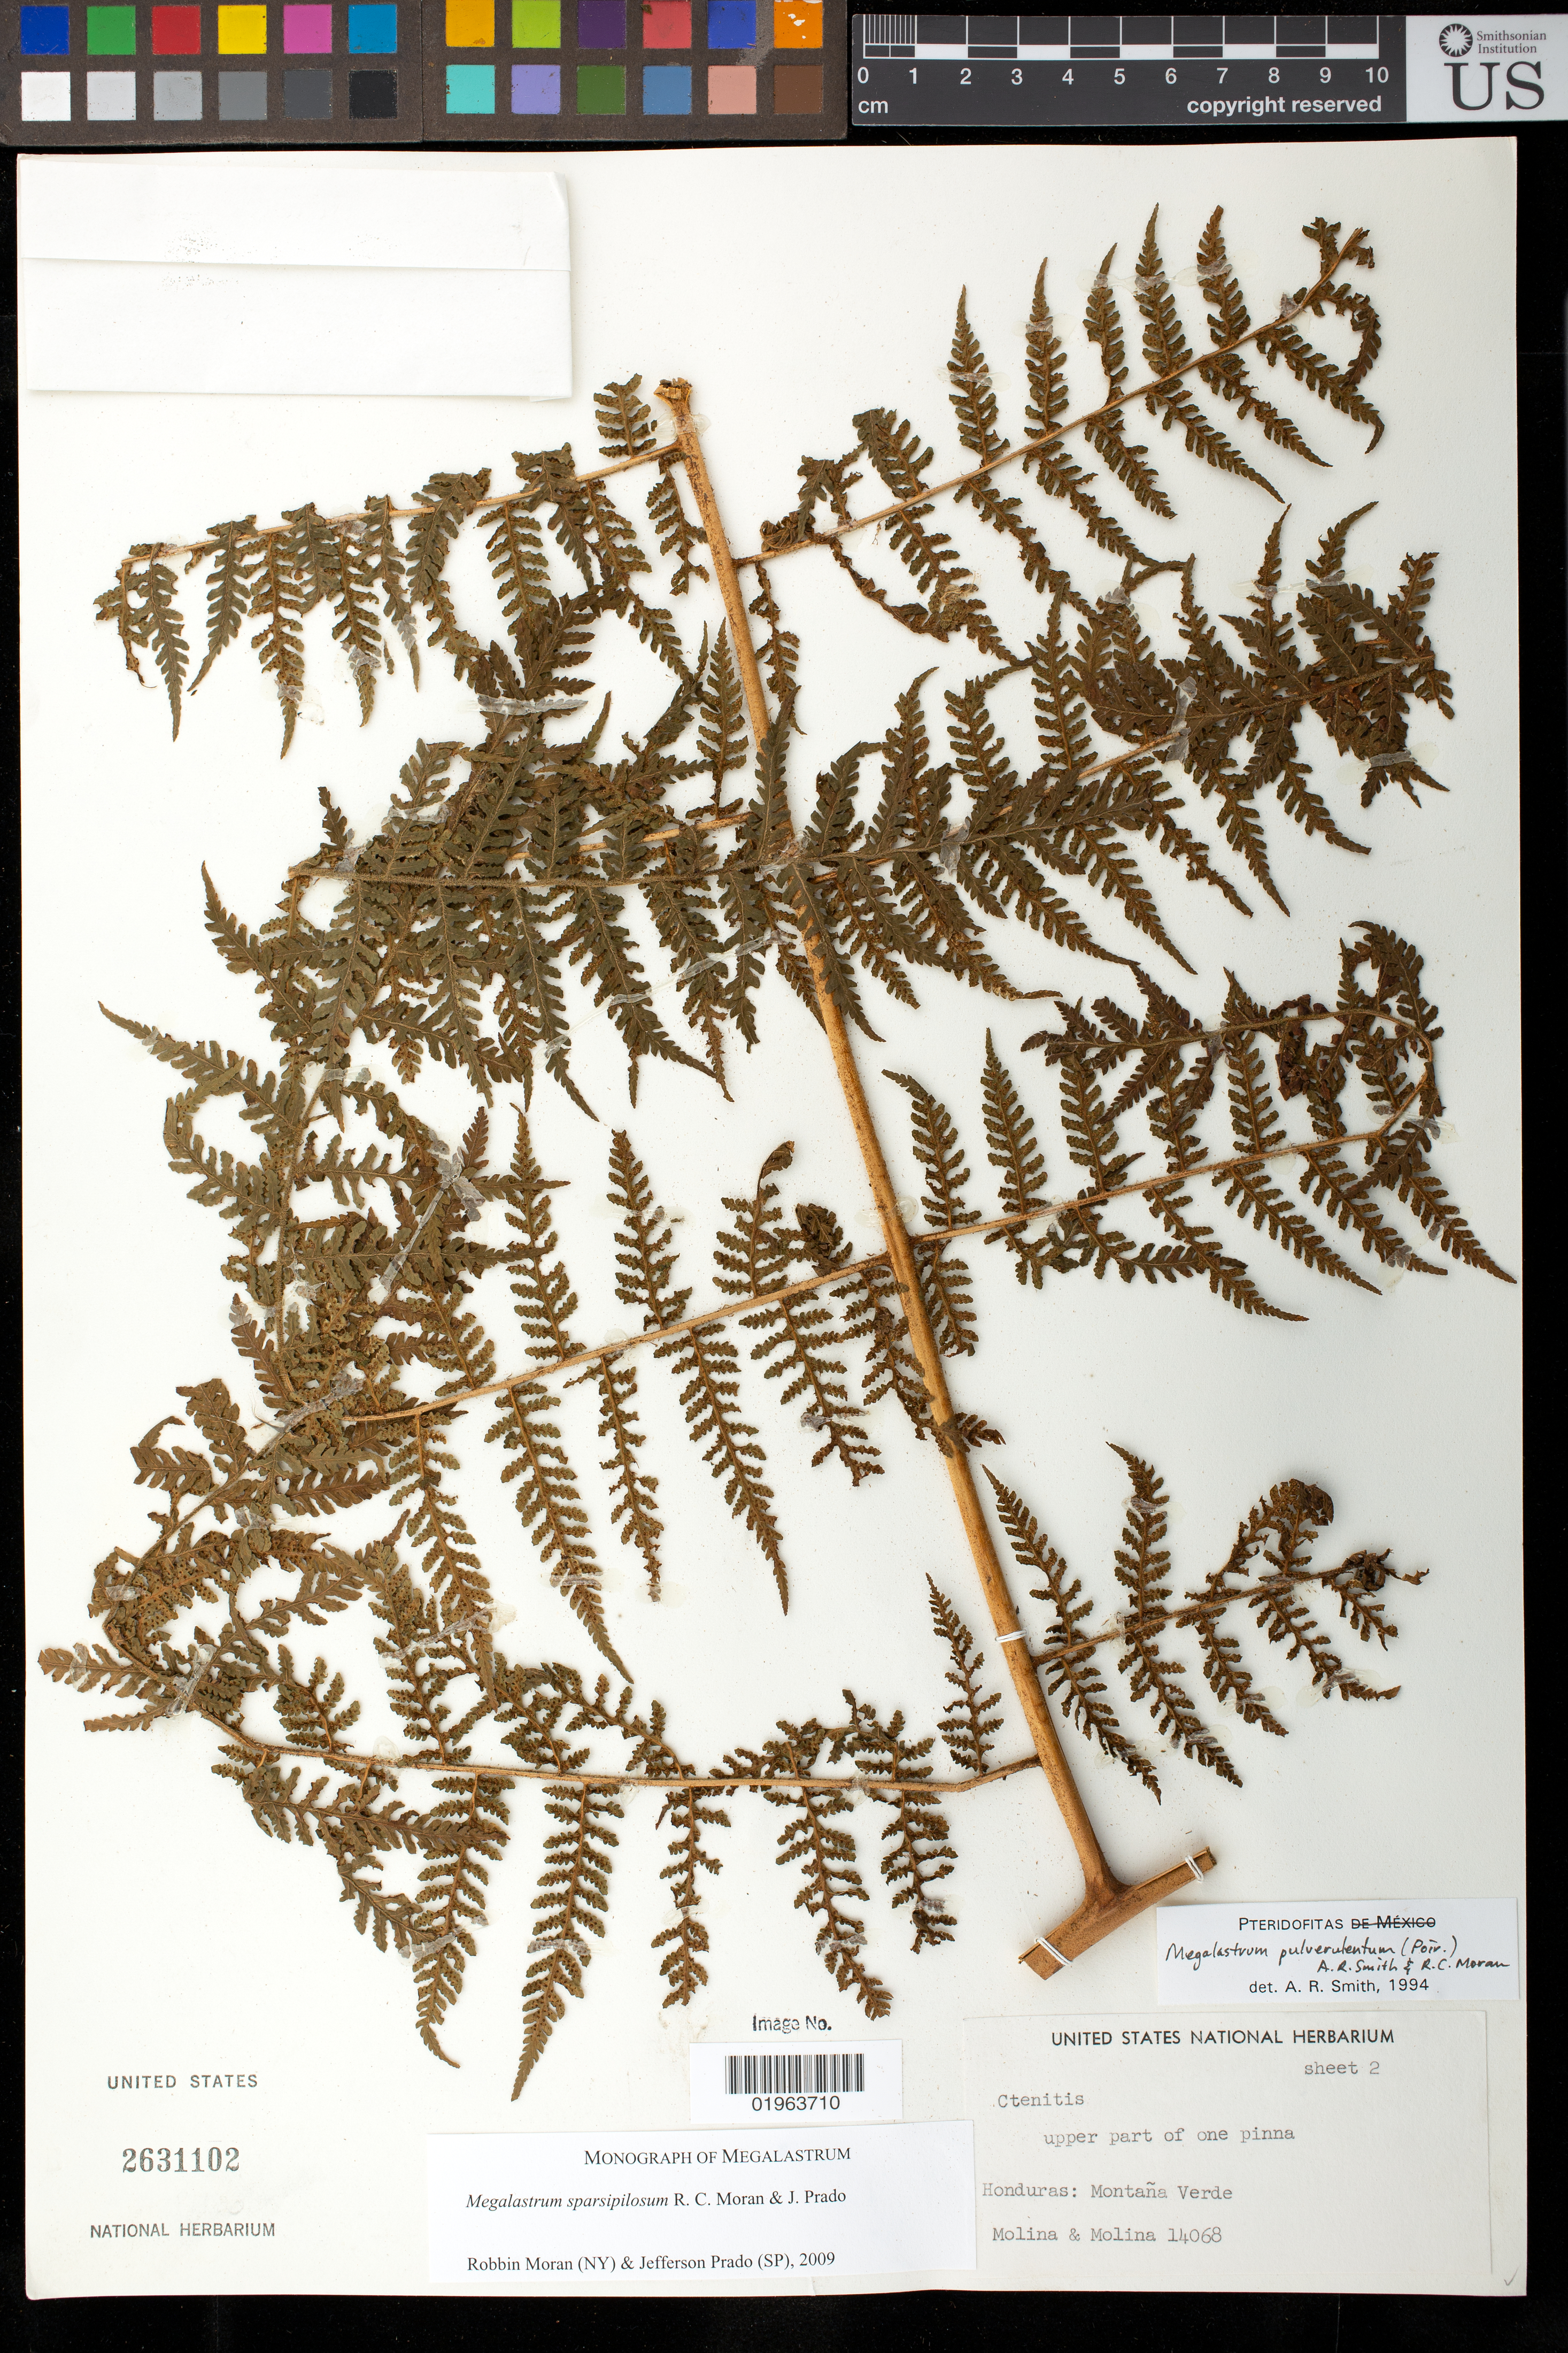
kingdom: Plantae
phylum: Tracheophyta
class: Polypodiopsida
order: Polypodiales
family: Dryopteridaceae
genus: Megalastrum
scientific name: Megalastrum sparsipilosum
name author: R.C. Moran & J. Prado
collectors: A. R. Molina & A. Molina R.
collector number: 14068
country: Honduras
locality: Montana Verde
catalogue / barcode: US 2631102